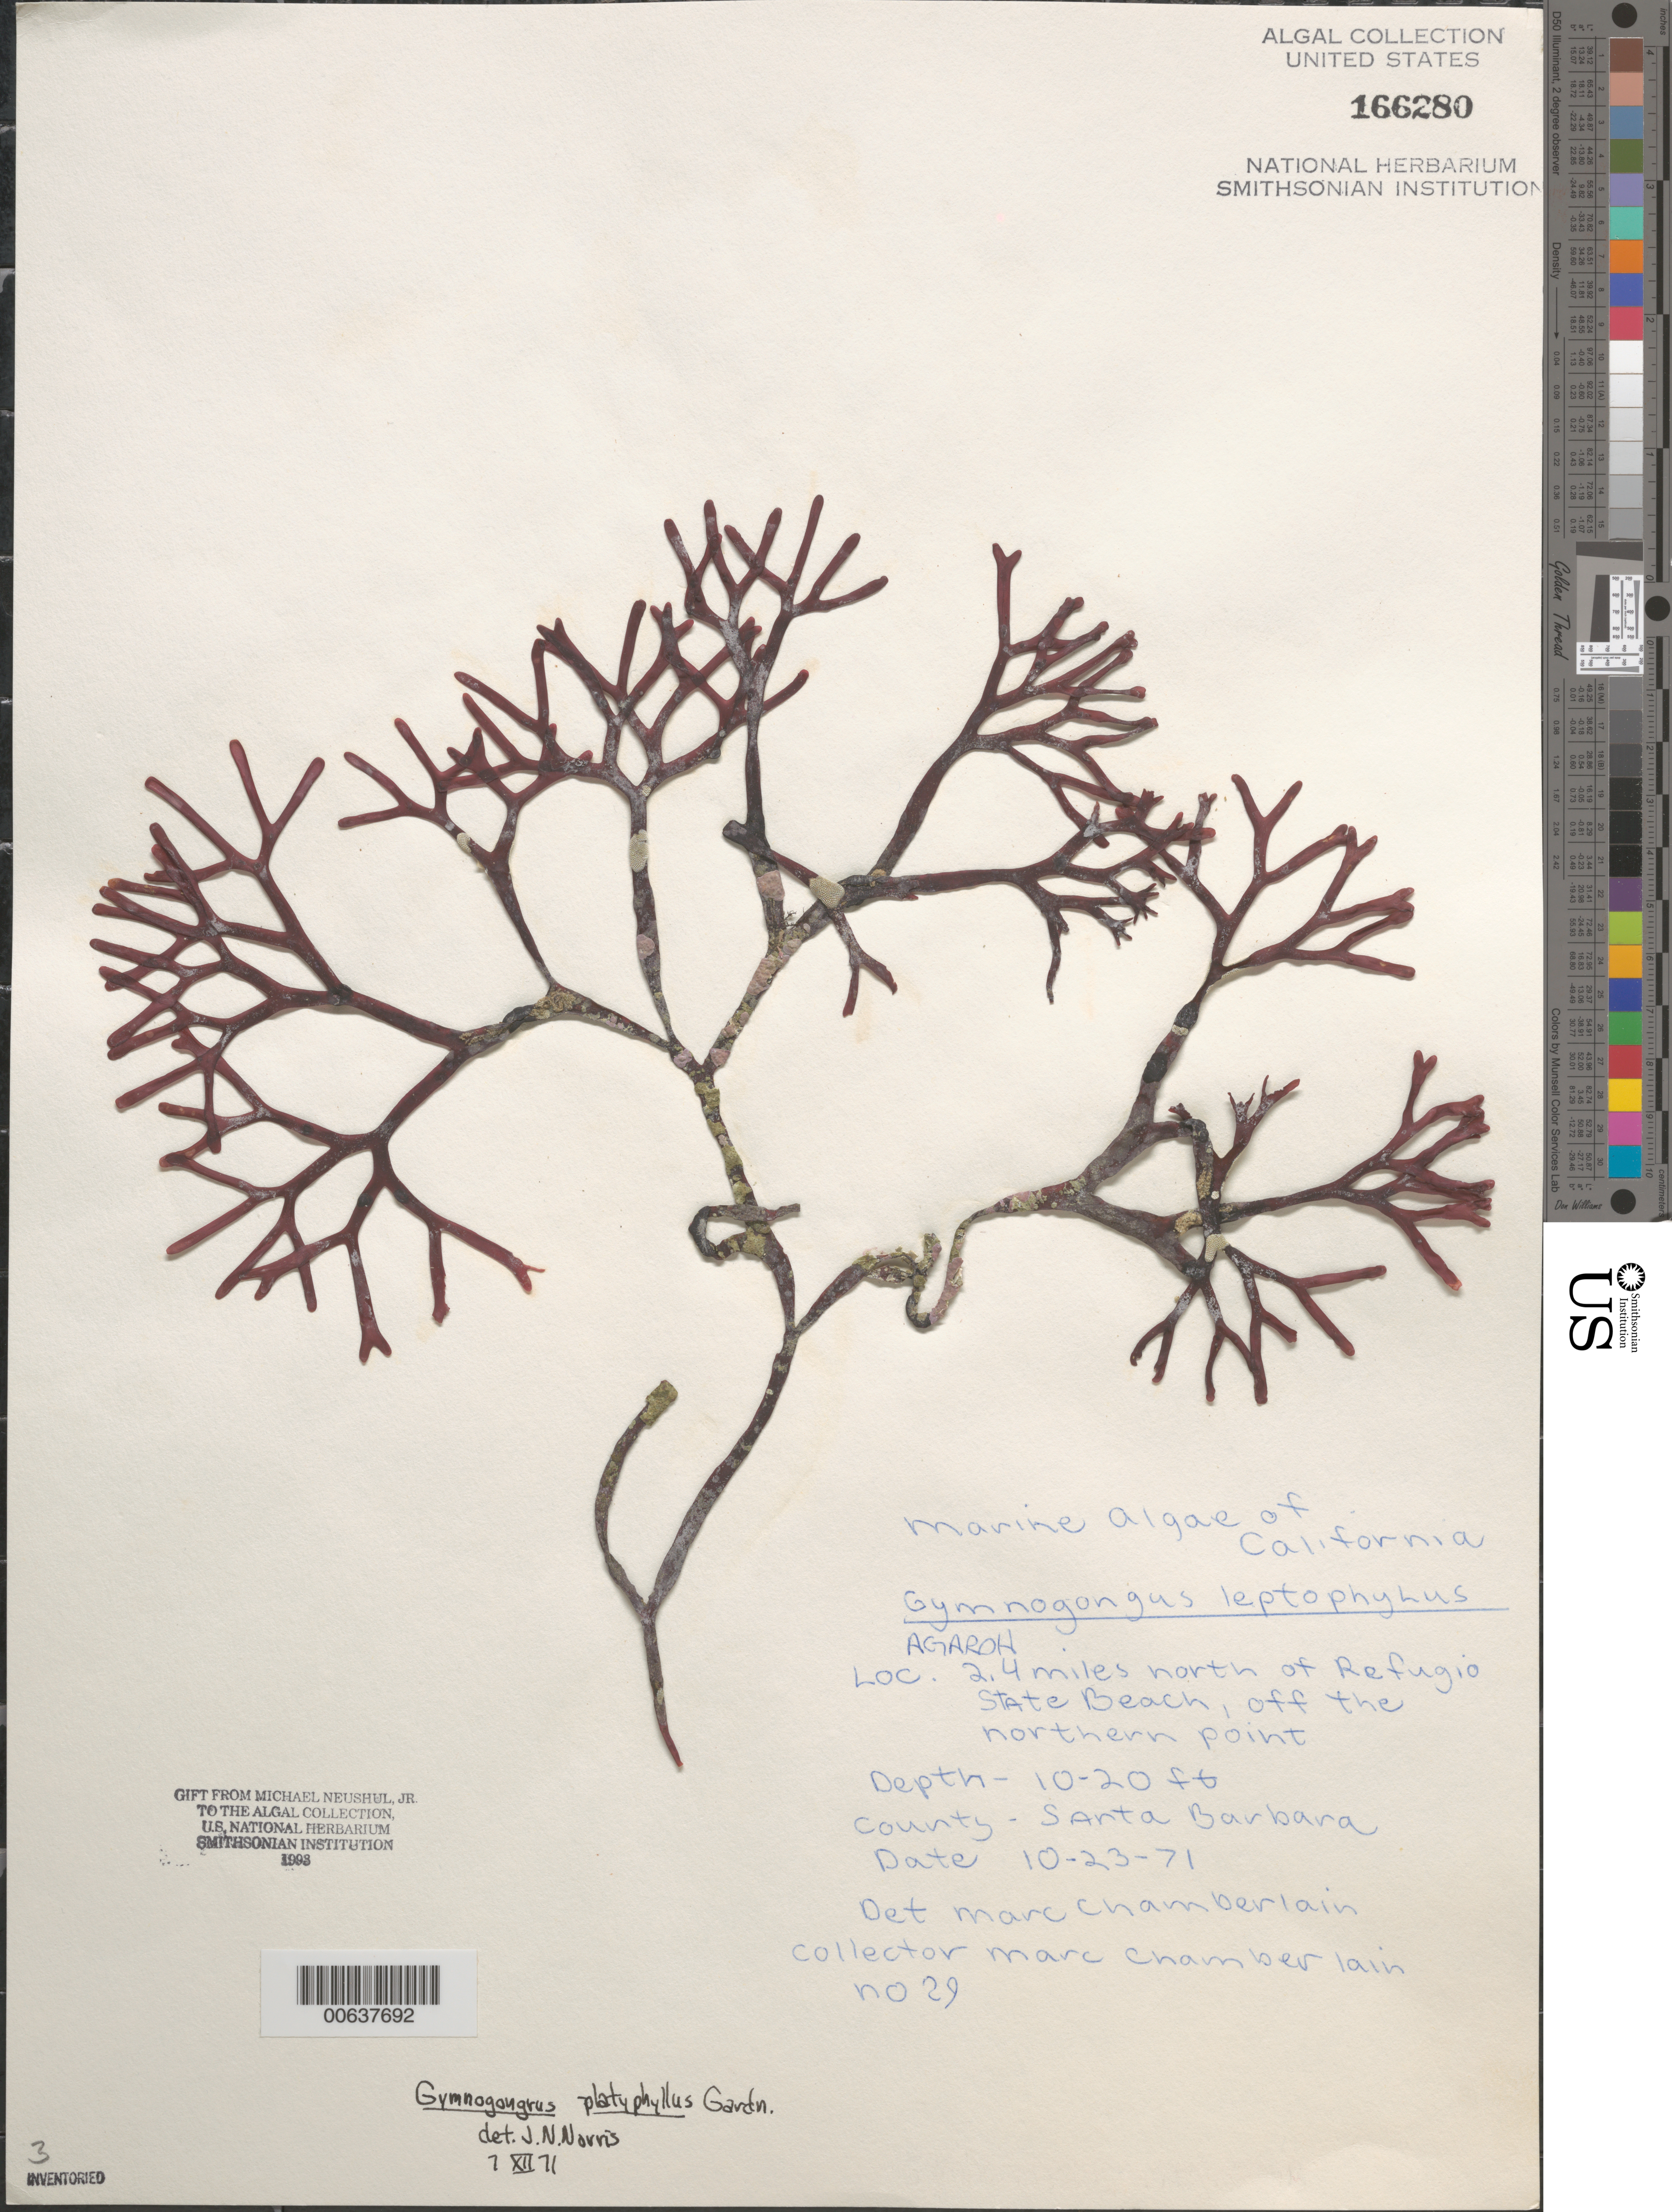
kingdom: Plantae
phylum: Rhodophyta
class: Florideophyceae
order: Gigartinales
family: Phyllophoraceae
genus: Gymnogongrus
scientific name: Gymnogongrus platyphyllus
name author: N.L. Gardner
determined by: Norris, James N.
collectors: M. Chamberlain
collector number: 29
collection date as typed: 23 Oct 1971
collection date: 1971-10-23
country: United States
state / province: California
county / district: Santa Barbara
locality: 2.4 miles north of Refugio State Beach, off northern point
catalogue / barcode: US 166280